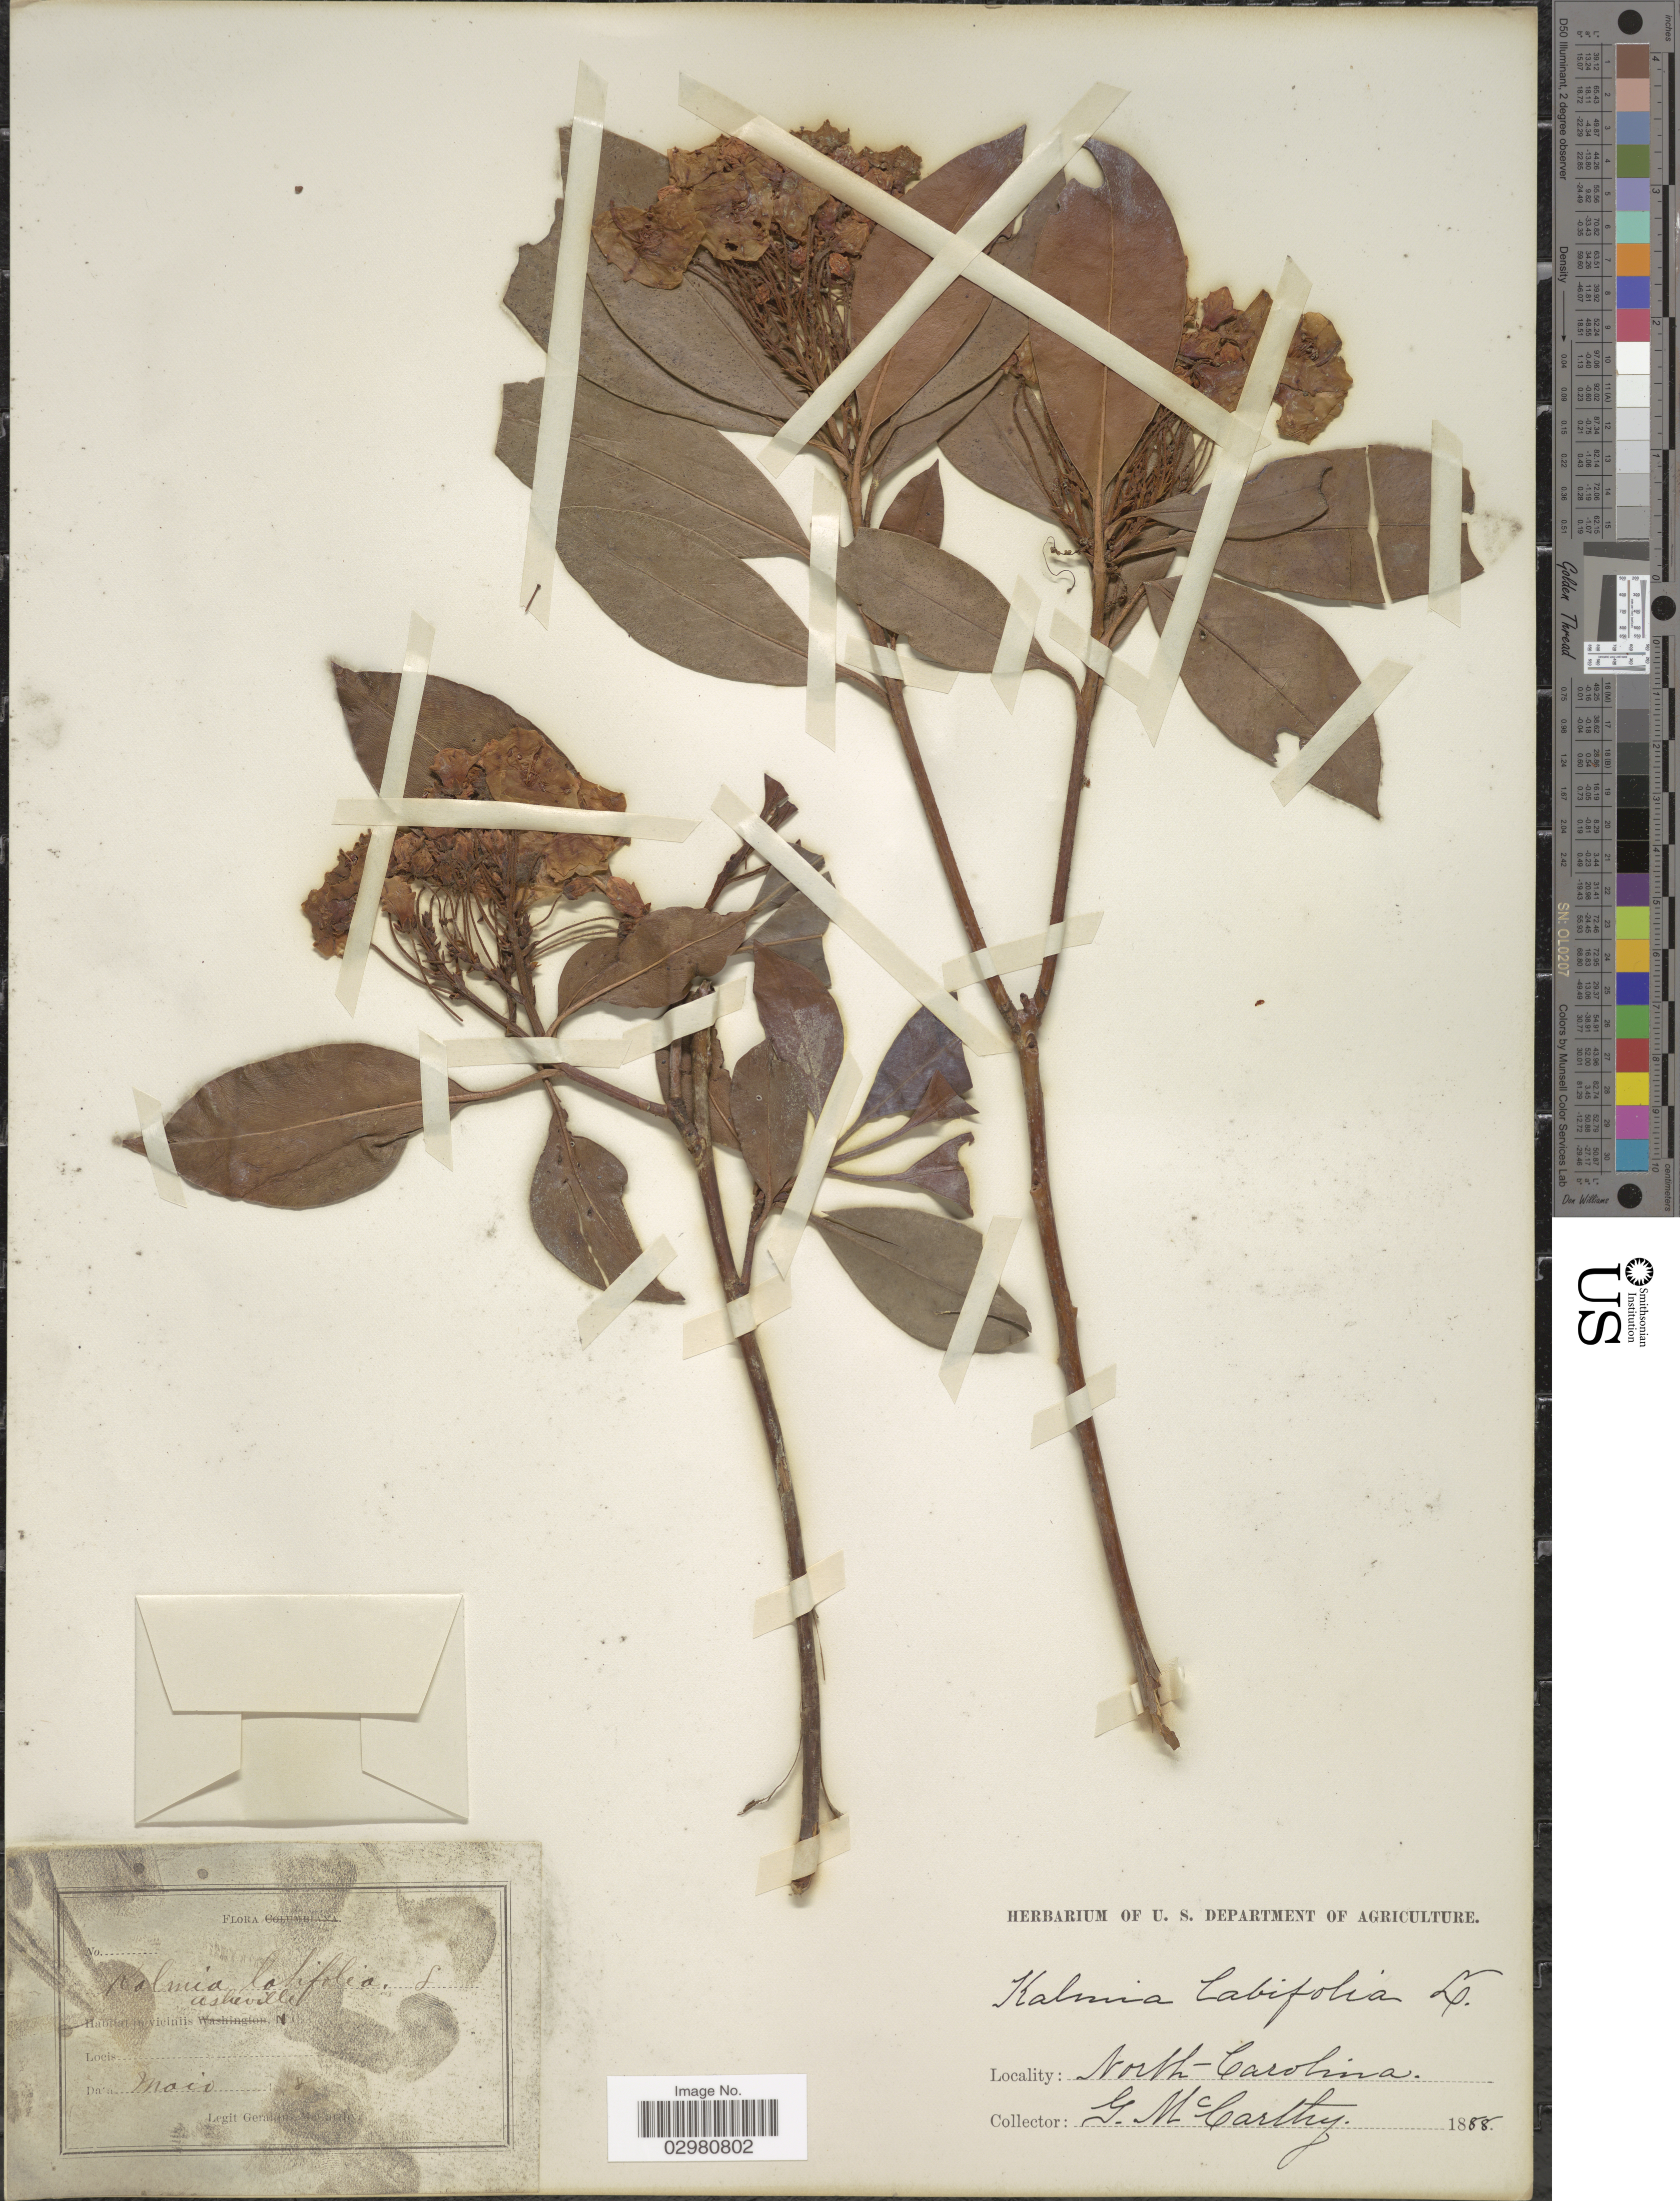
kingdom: Plantae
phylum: Tracheophyta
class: Magnoliopsida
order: Ericales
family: Ericaceae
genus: Kalmia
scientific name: Kalmia latifolia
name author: L.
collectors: G. M. McCarthy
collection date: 1888-05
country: United States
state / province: North Carolina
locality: In viciniis Asheville. N.C.